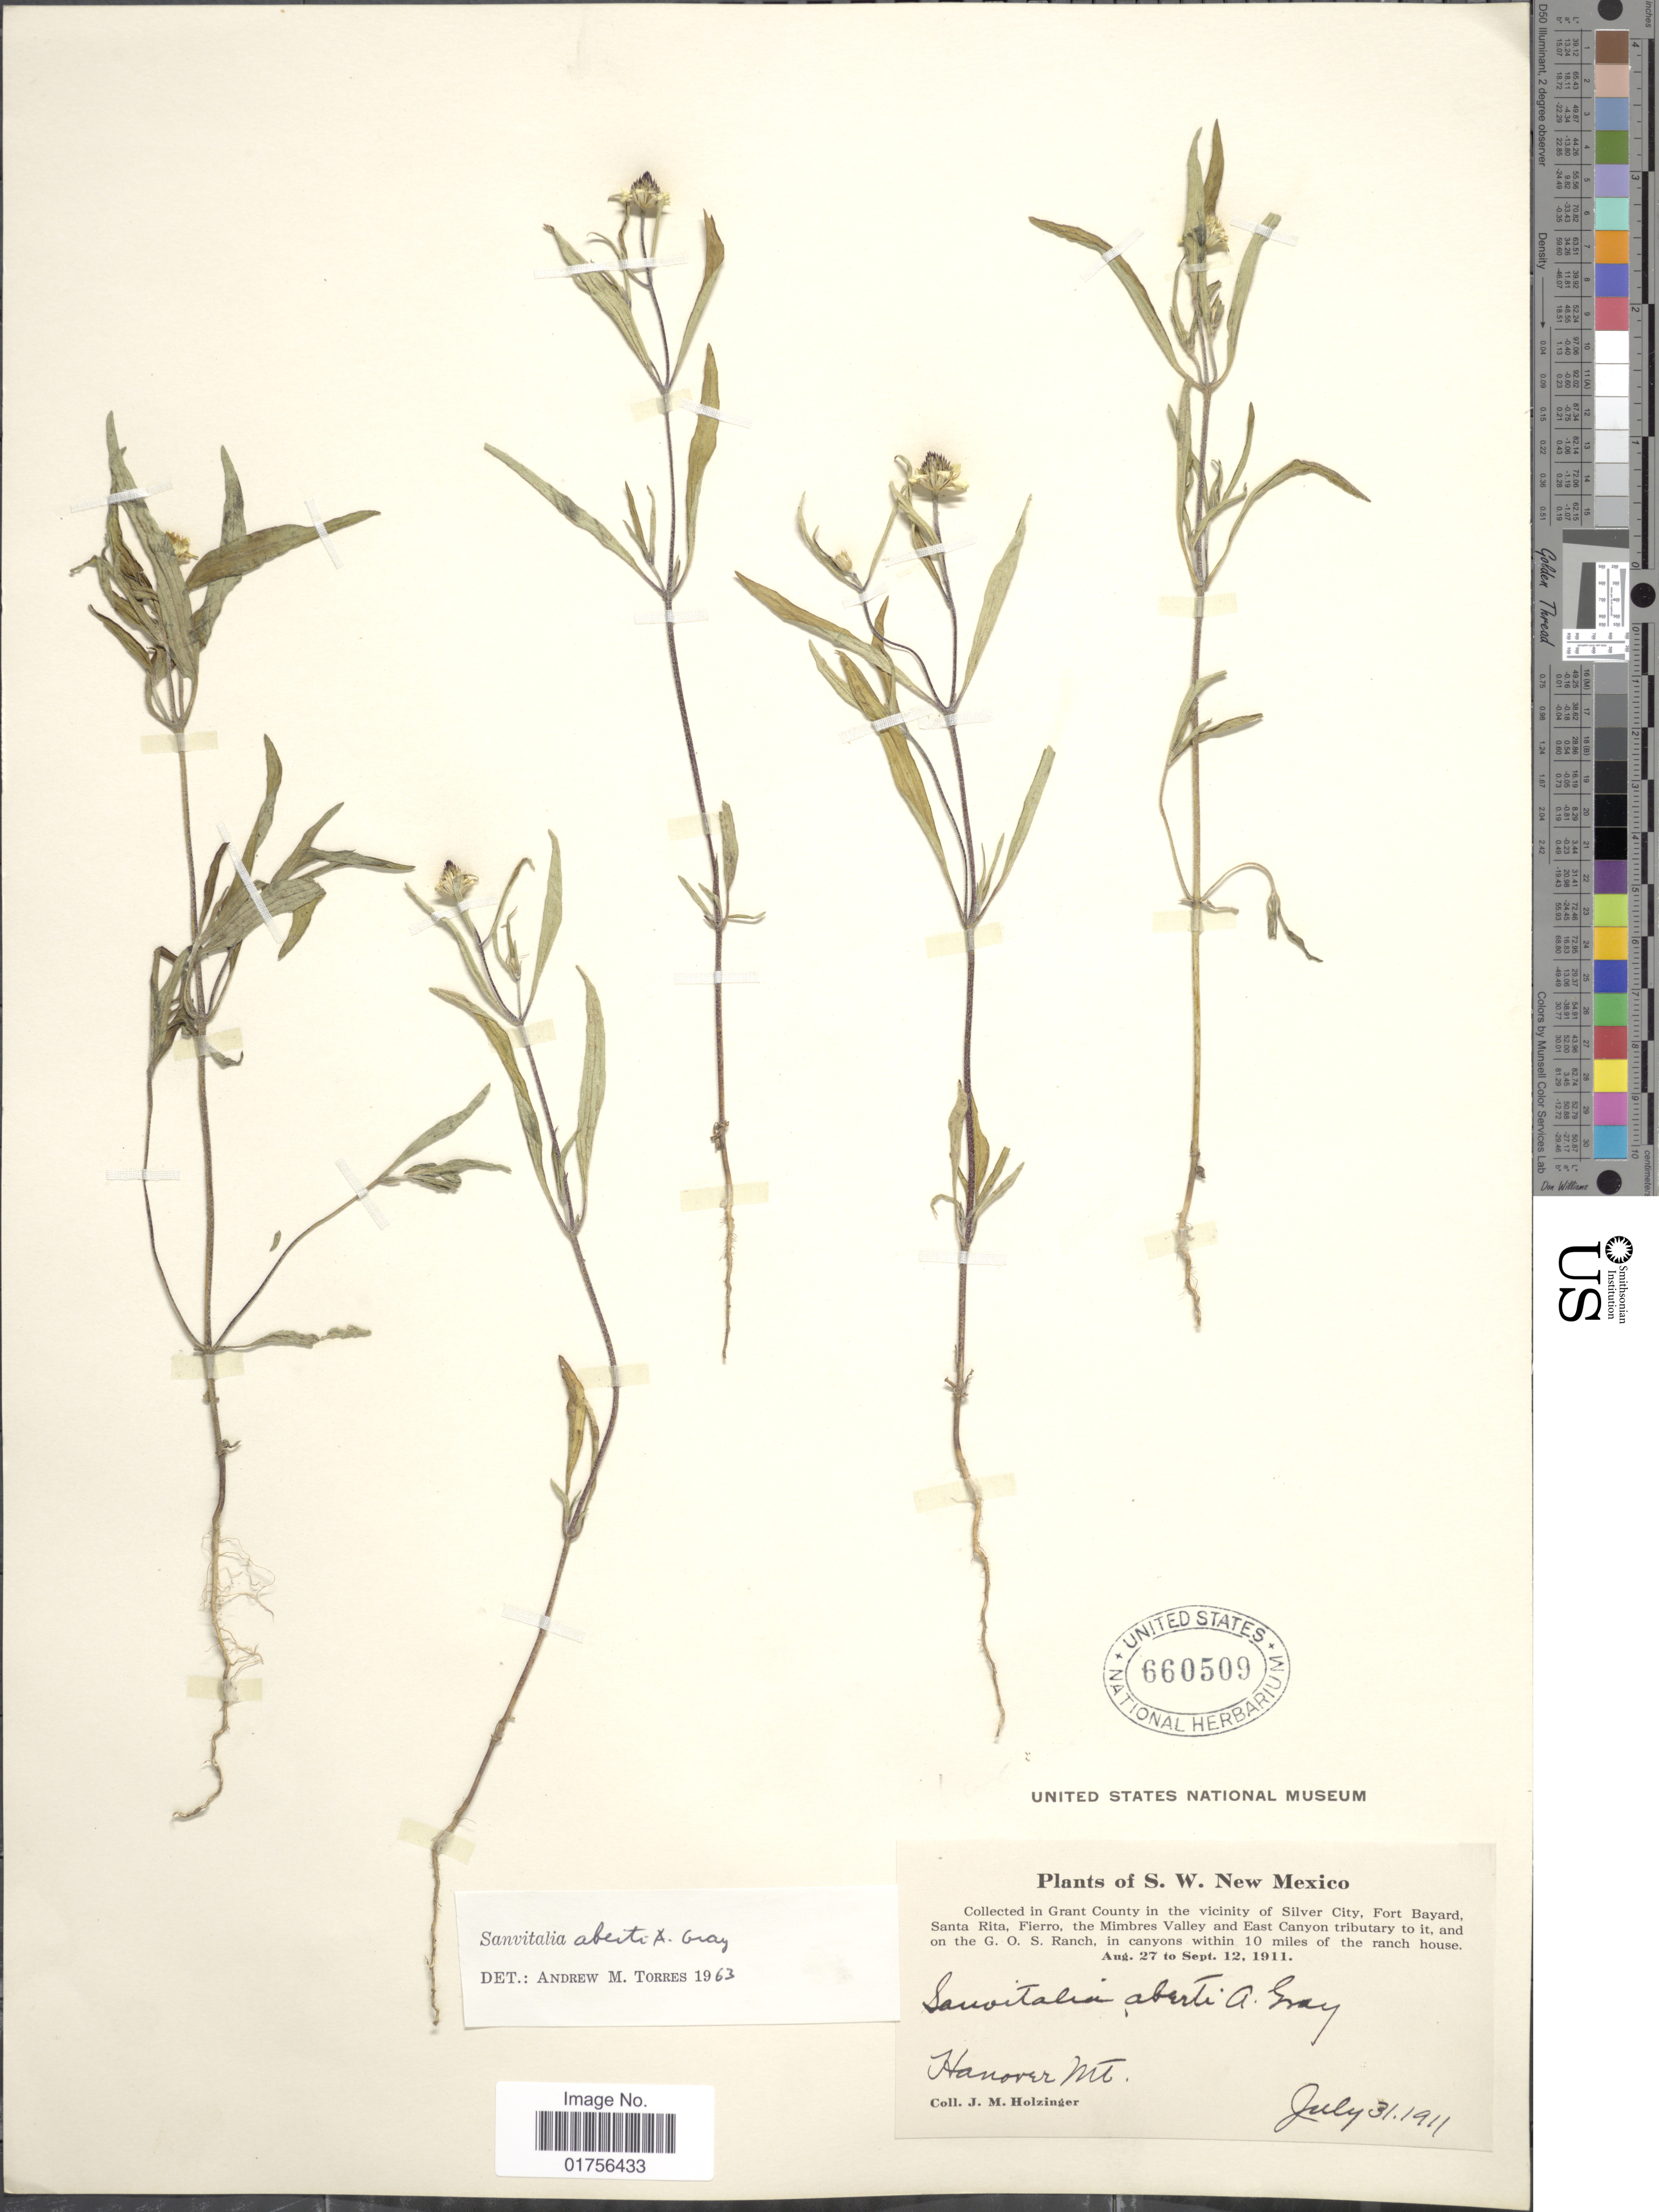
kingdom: Plantae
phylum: Tracheophyta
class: Magnoliopsida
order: Asterales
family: Asteraceae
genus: Sanvitalia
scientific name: Sanvitalia aberti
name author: A. Gray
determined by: Skibicki, Samuel V.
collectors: J. M. Holzinger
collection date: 1911-07-31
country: United States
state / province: New Mexico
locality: S. W. New Mexico, In Grant County in the vicinity of Silver City, Fort Bayard, Santa Rita, Fierro, the Mimbres Valley and East Canyon tributary to it, and on the G. O. S. Ranch, in canyons within 10 miles of the ranch house, Hanover Mt.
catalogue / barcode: US 660509